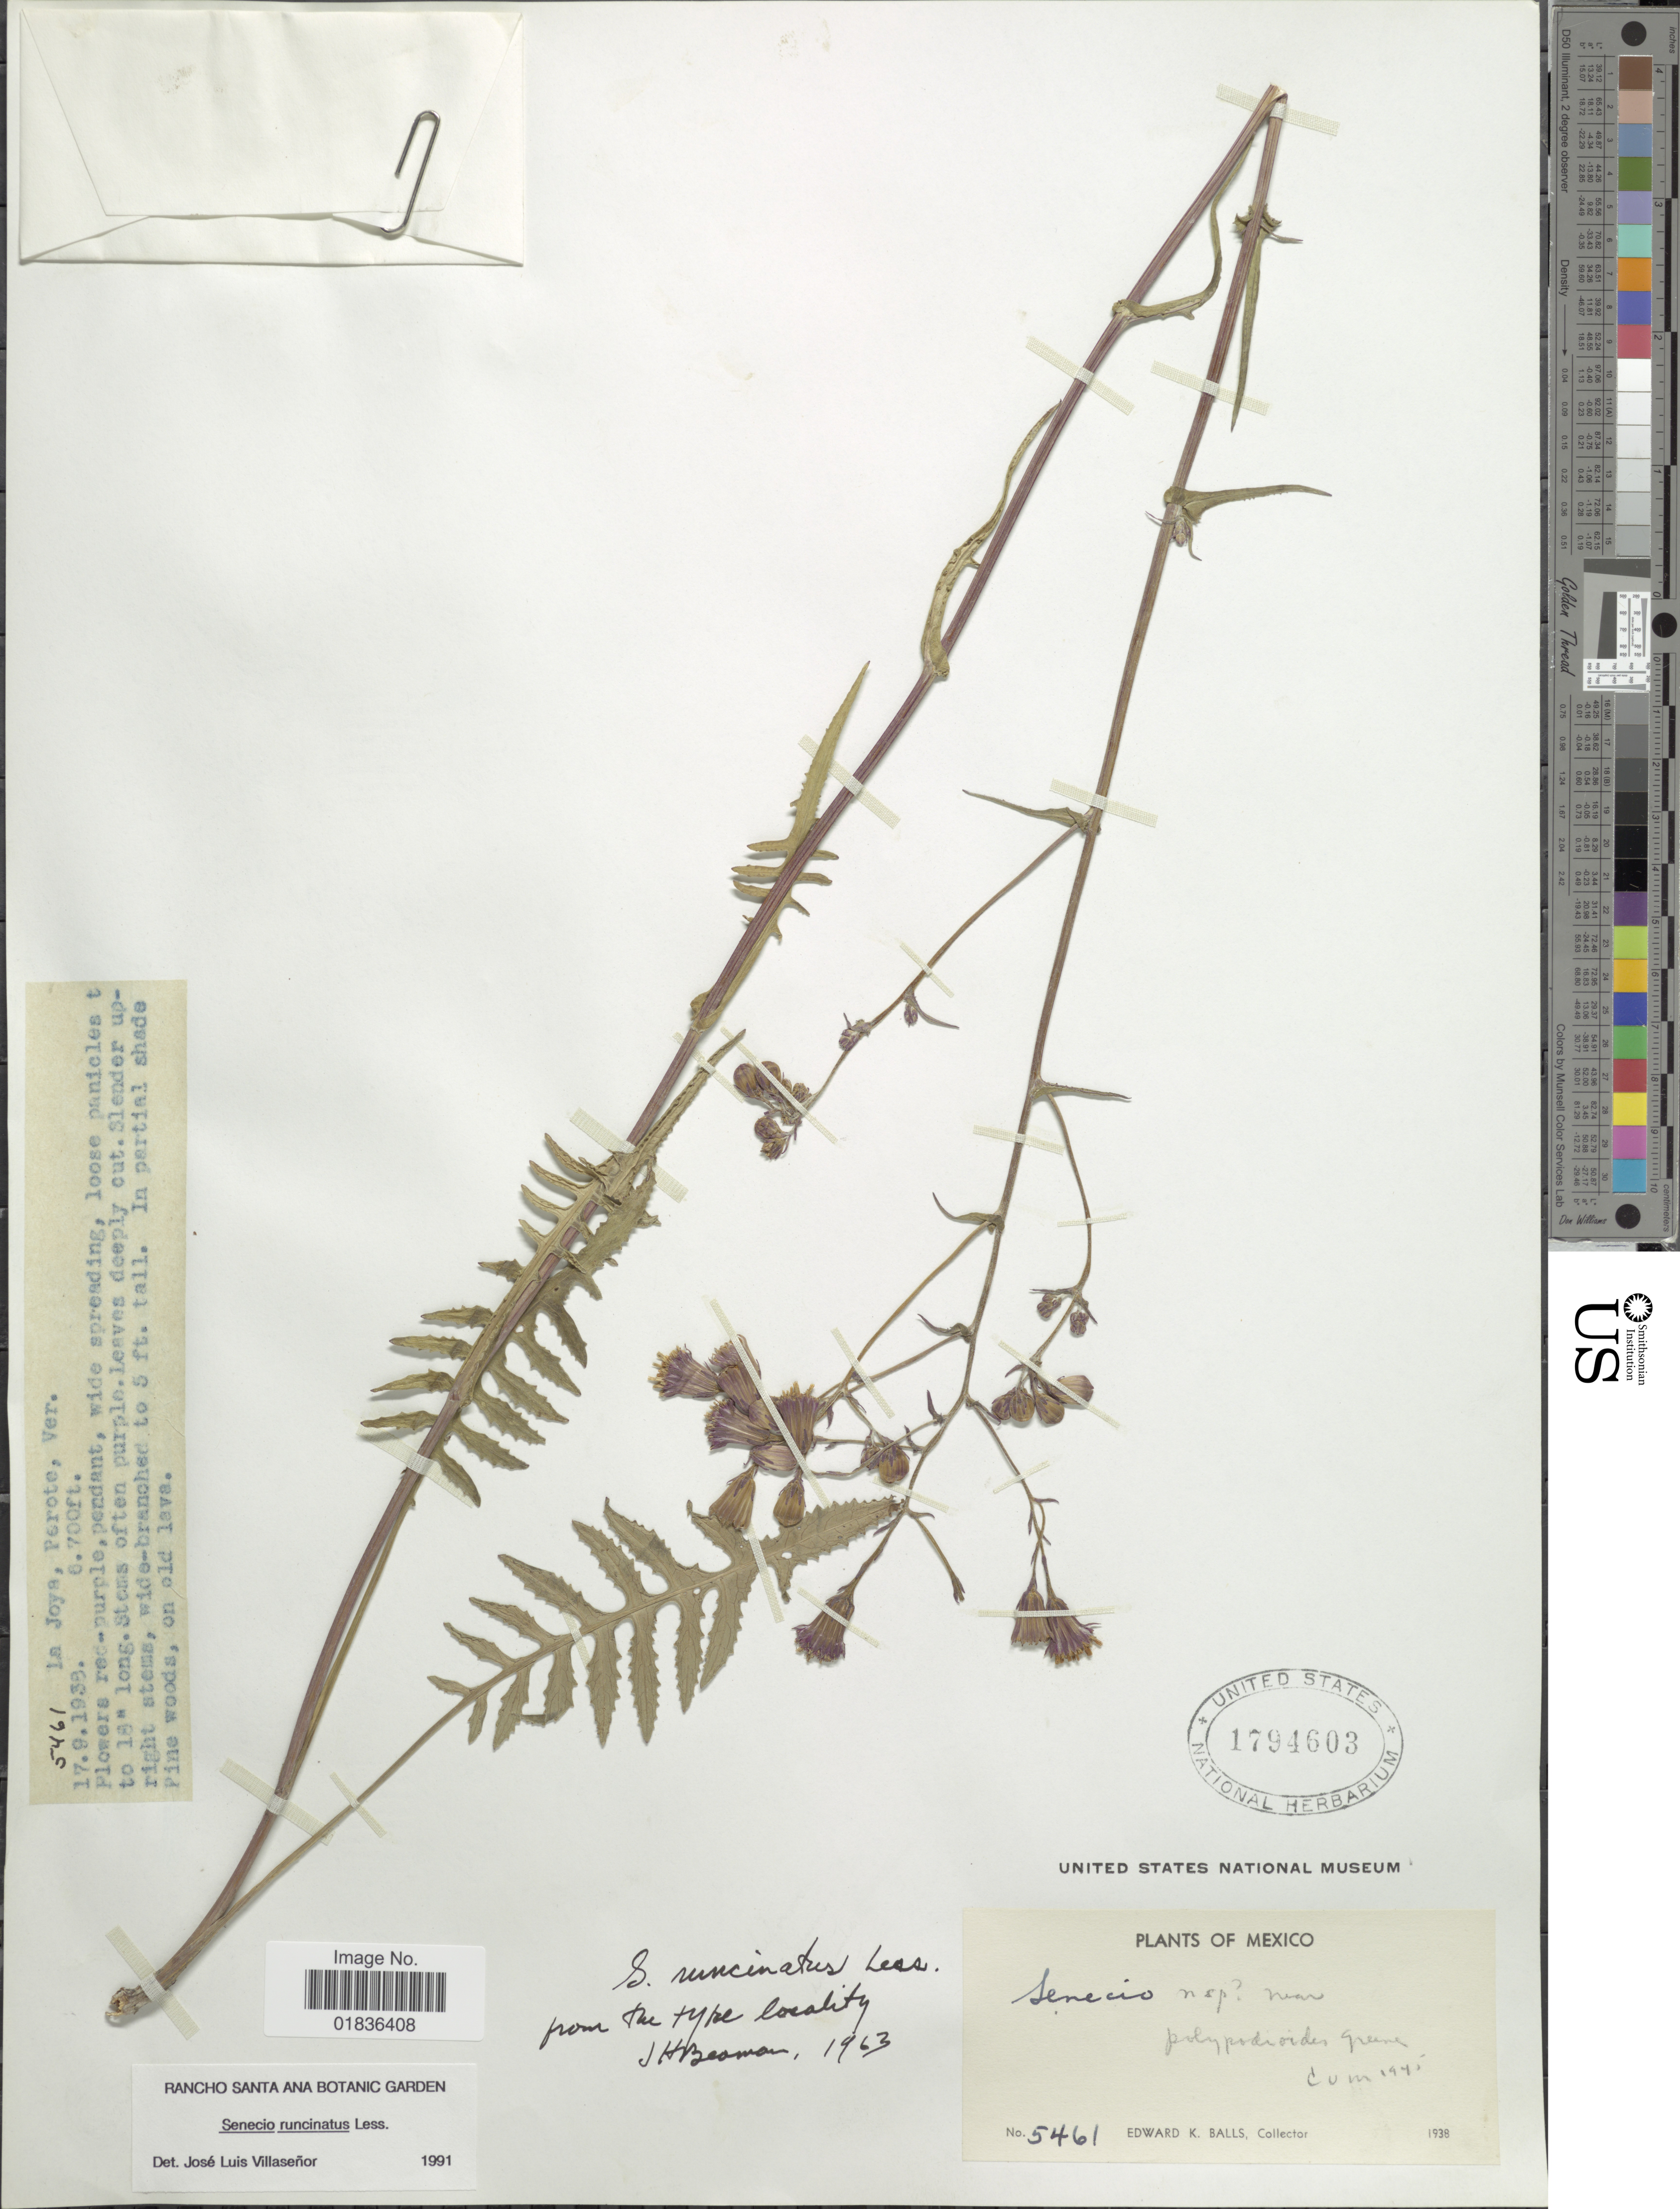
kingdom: Plantae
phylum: Tracheophyta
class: Magnoliopsida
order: Asterales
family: Asteraceae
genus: Senecio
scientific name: Senecio runcinatus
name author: Less.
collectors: E. K. Balls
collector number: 5461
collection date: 1938-09-17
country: Mexico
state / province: Veracruz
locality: La Joya, Perote, Ver.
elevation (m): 2042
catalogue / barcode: US 1794603